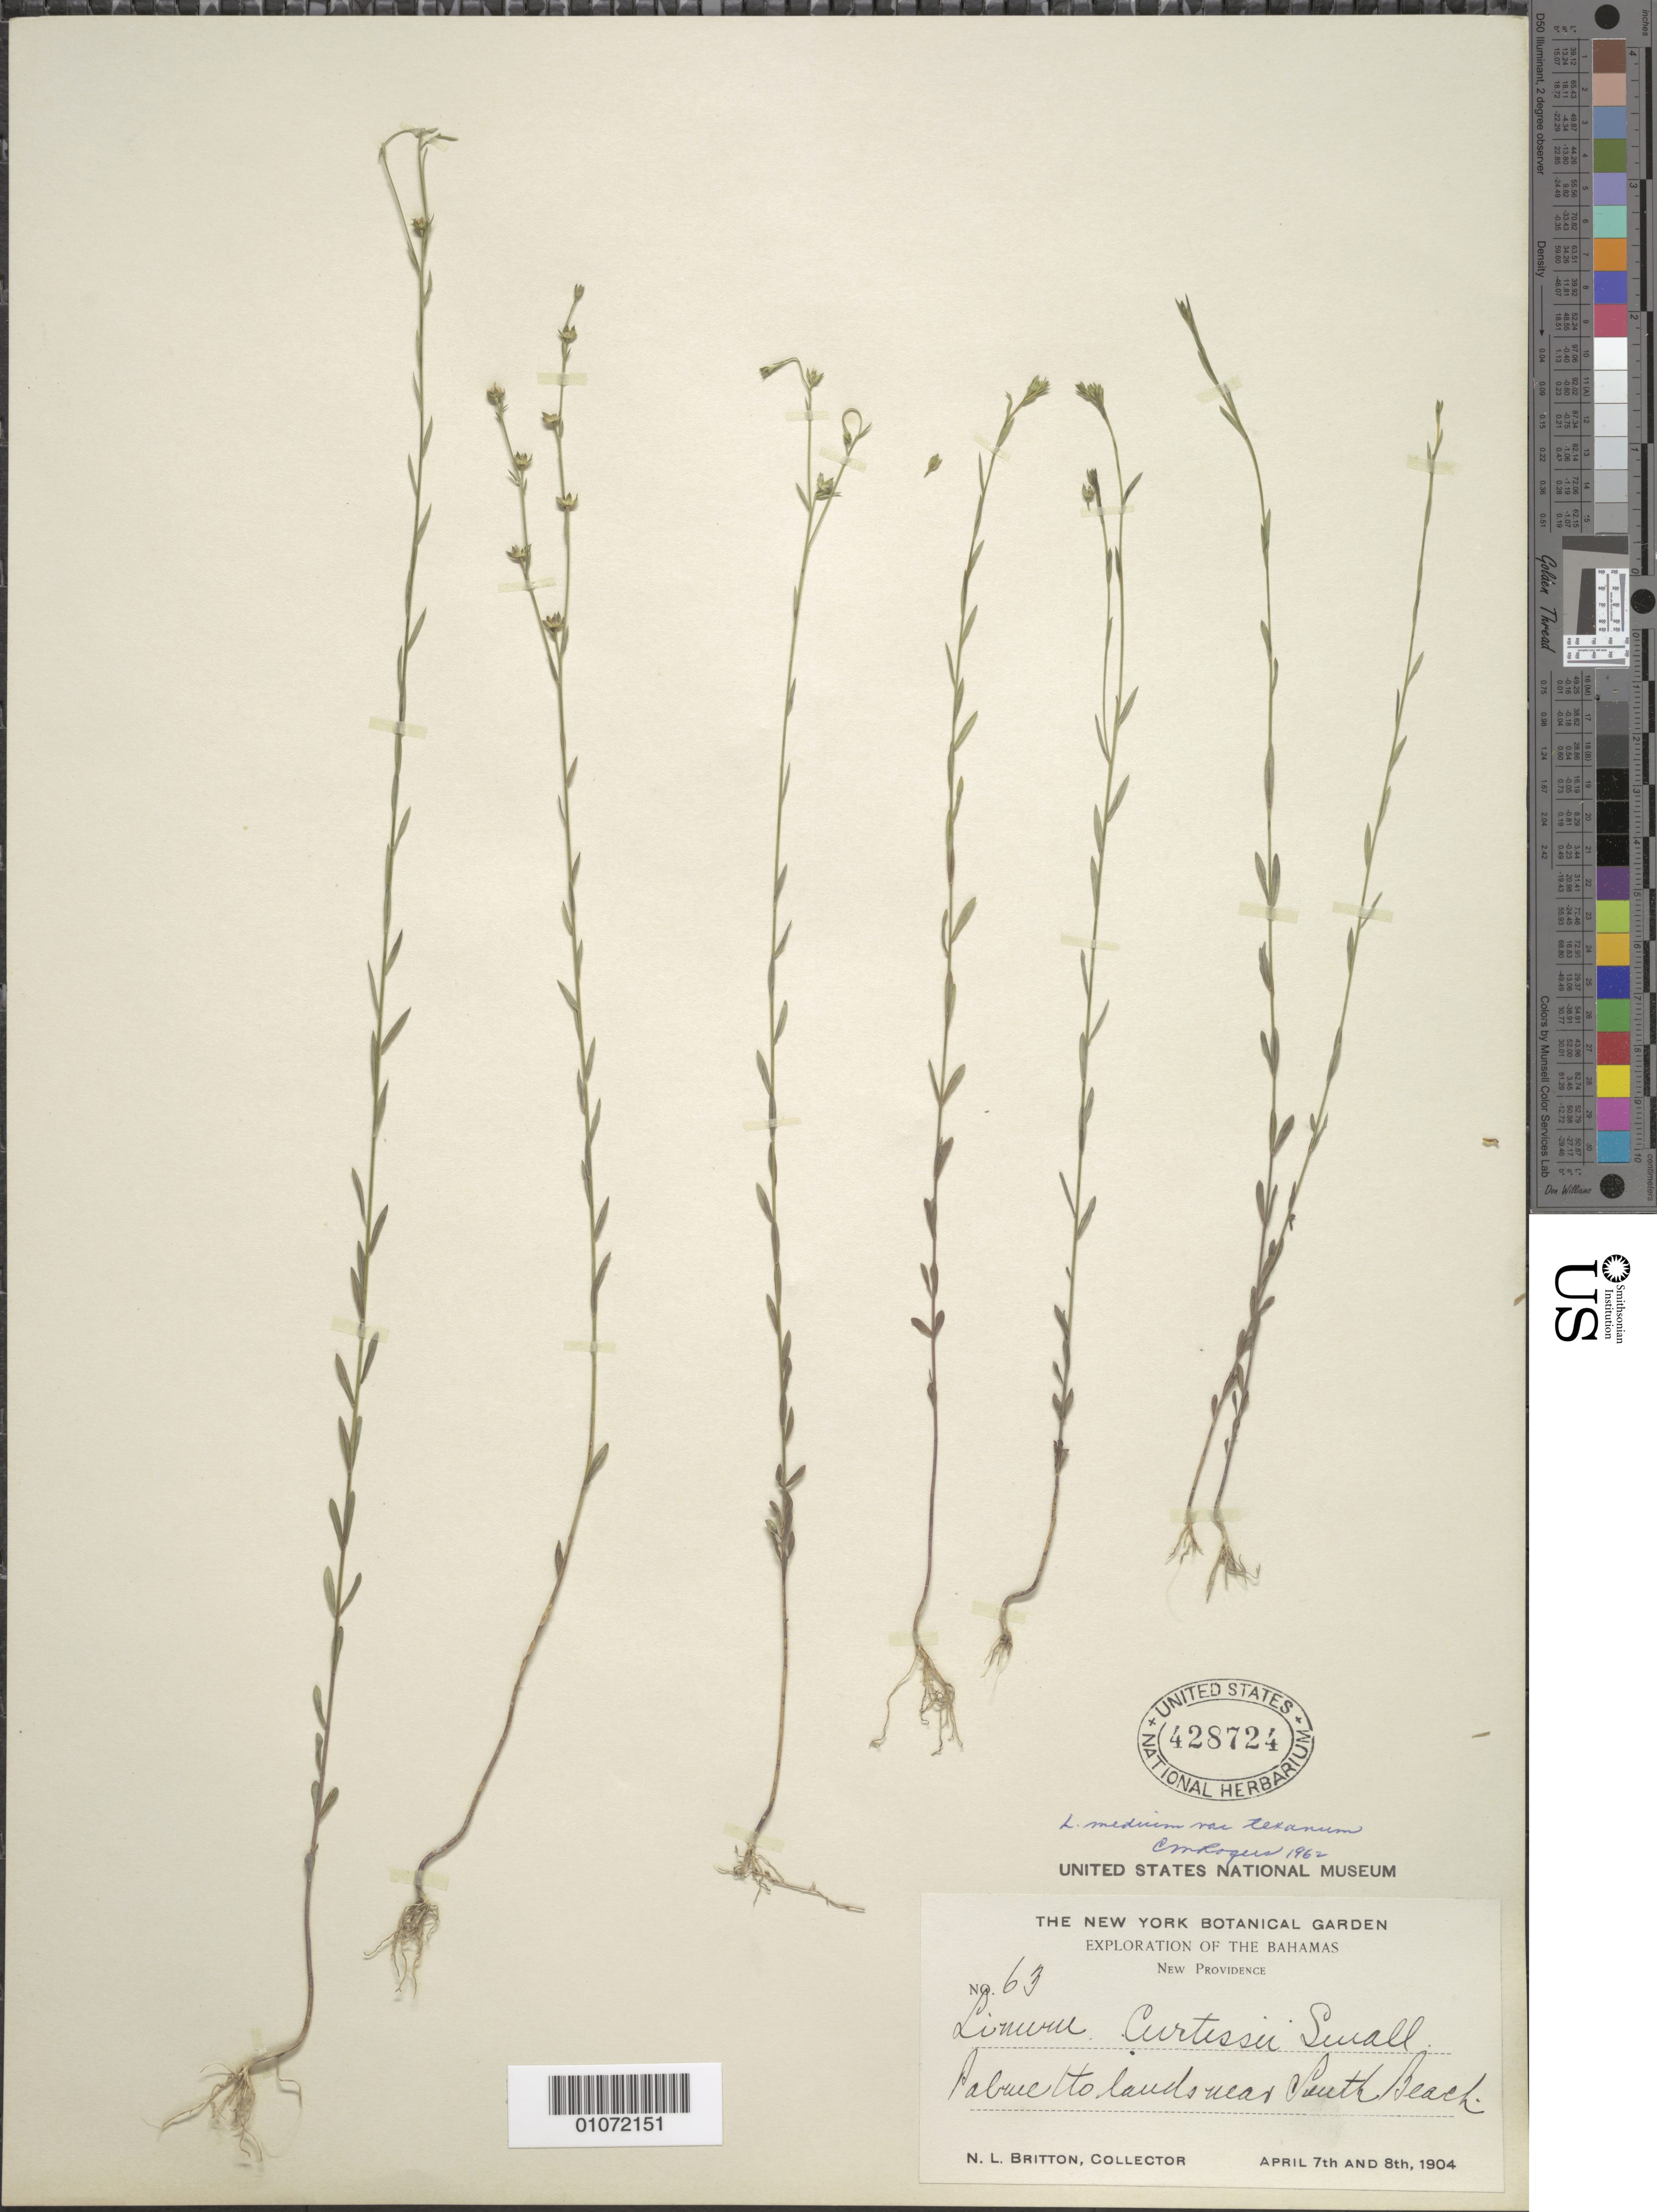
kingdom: Plantae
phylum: Tracheophyta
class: Magnoliopsida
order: Malpighiales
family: Linaceae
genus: Linum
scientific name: Linum medium var. texanum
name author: (Planch.) Fernald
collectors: N. Britton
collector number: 63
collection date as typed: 07 Apr 1904 and 08 Apr 1904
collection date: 1904-04-07,1904-04-08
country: Bahamas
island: New Providence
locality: Pabuelto lands near South Beach.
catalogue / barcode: US 428724